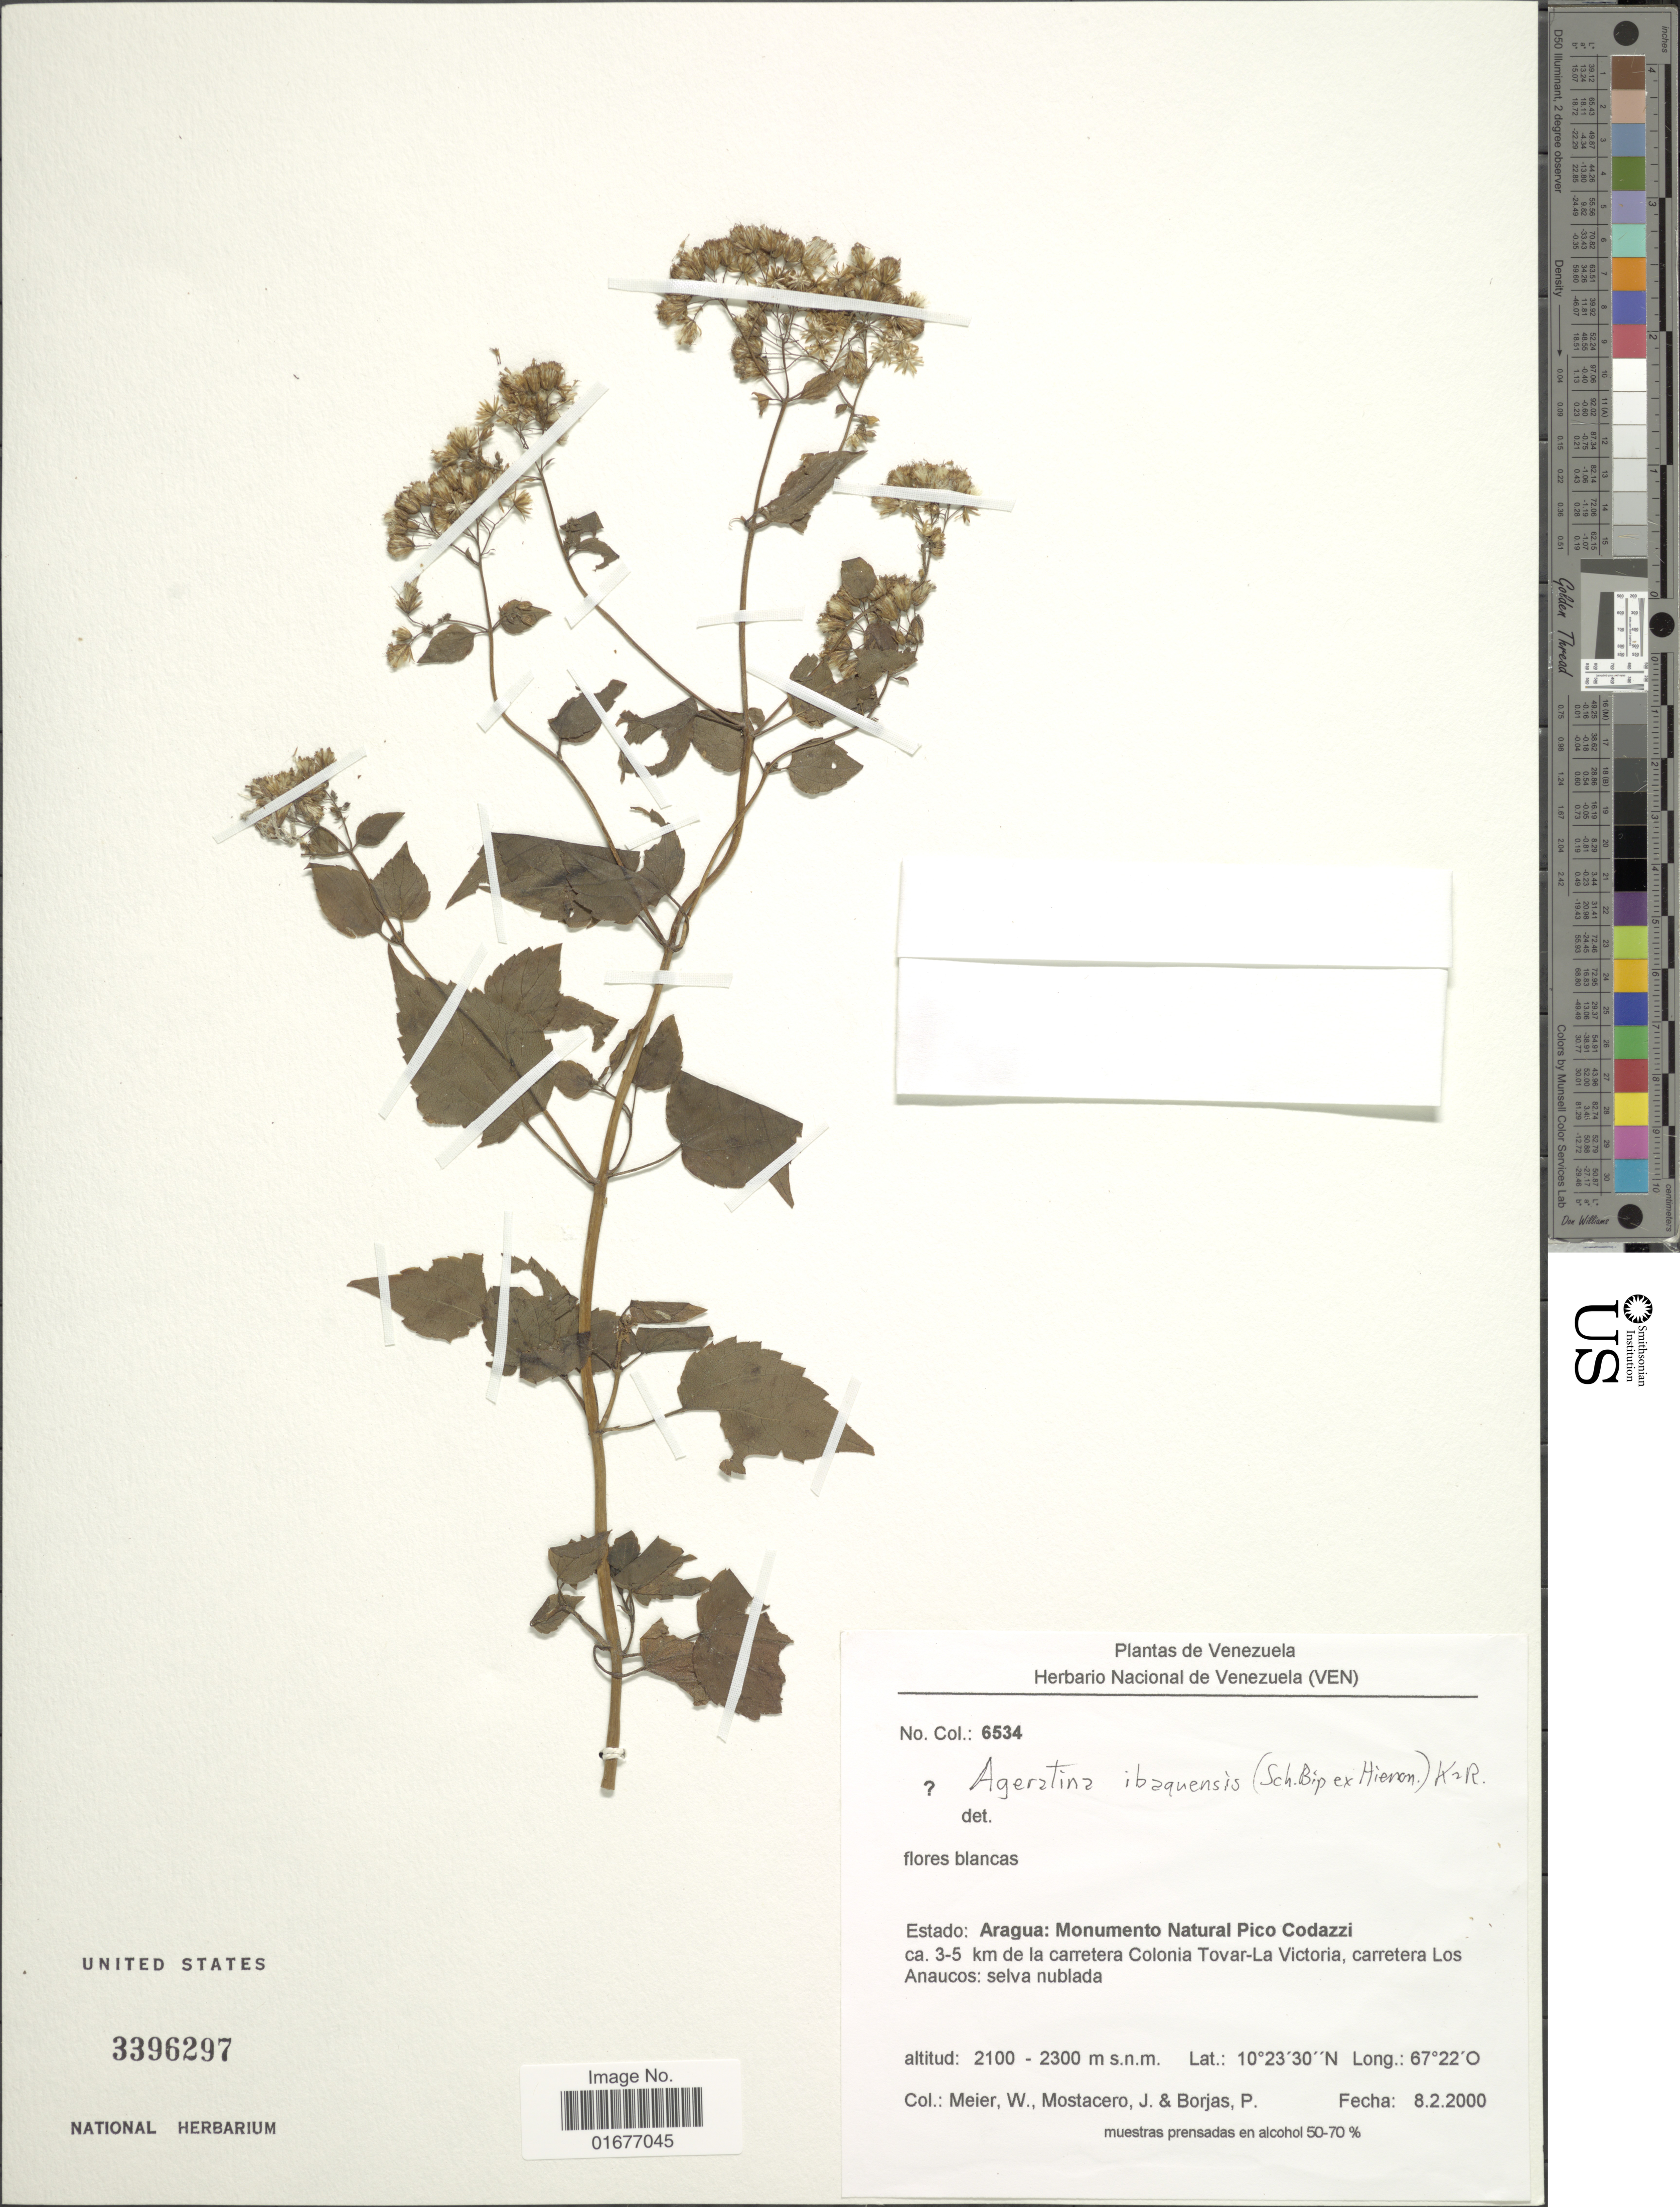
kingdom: Plantae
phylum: Tracheophyta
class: Magnoliopsida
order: Asterales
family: Asteraceae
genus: Ageratina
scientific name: Ageratina ibaguensis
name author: (Sch. Bip. ex Hieron.) R.M. King & H. Rob.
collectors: W. Meier, J. Mostacero & P. Borjas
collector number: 6534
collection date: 2000-02-08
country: Venezuela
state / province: Aragua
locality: Estado: Aragua: Monumento Natural Pico Codazzi, ca. 3-5 km de la carretera Colonia Tovar-La Victoria, carretera Los Anaucos: selva nublada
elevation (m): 2100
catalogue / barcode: US 3396297